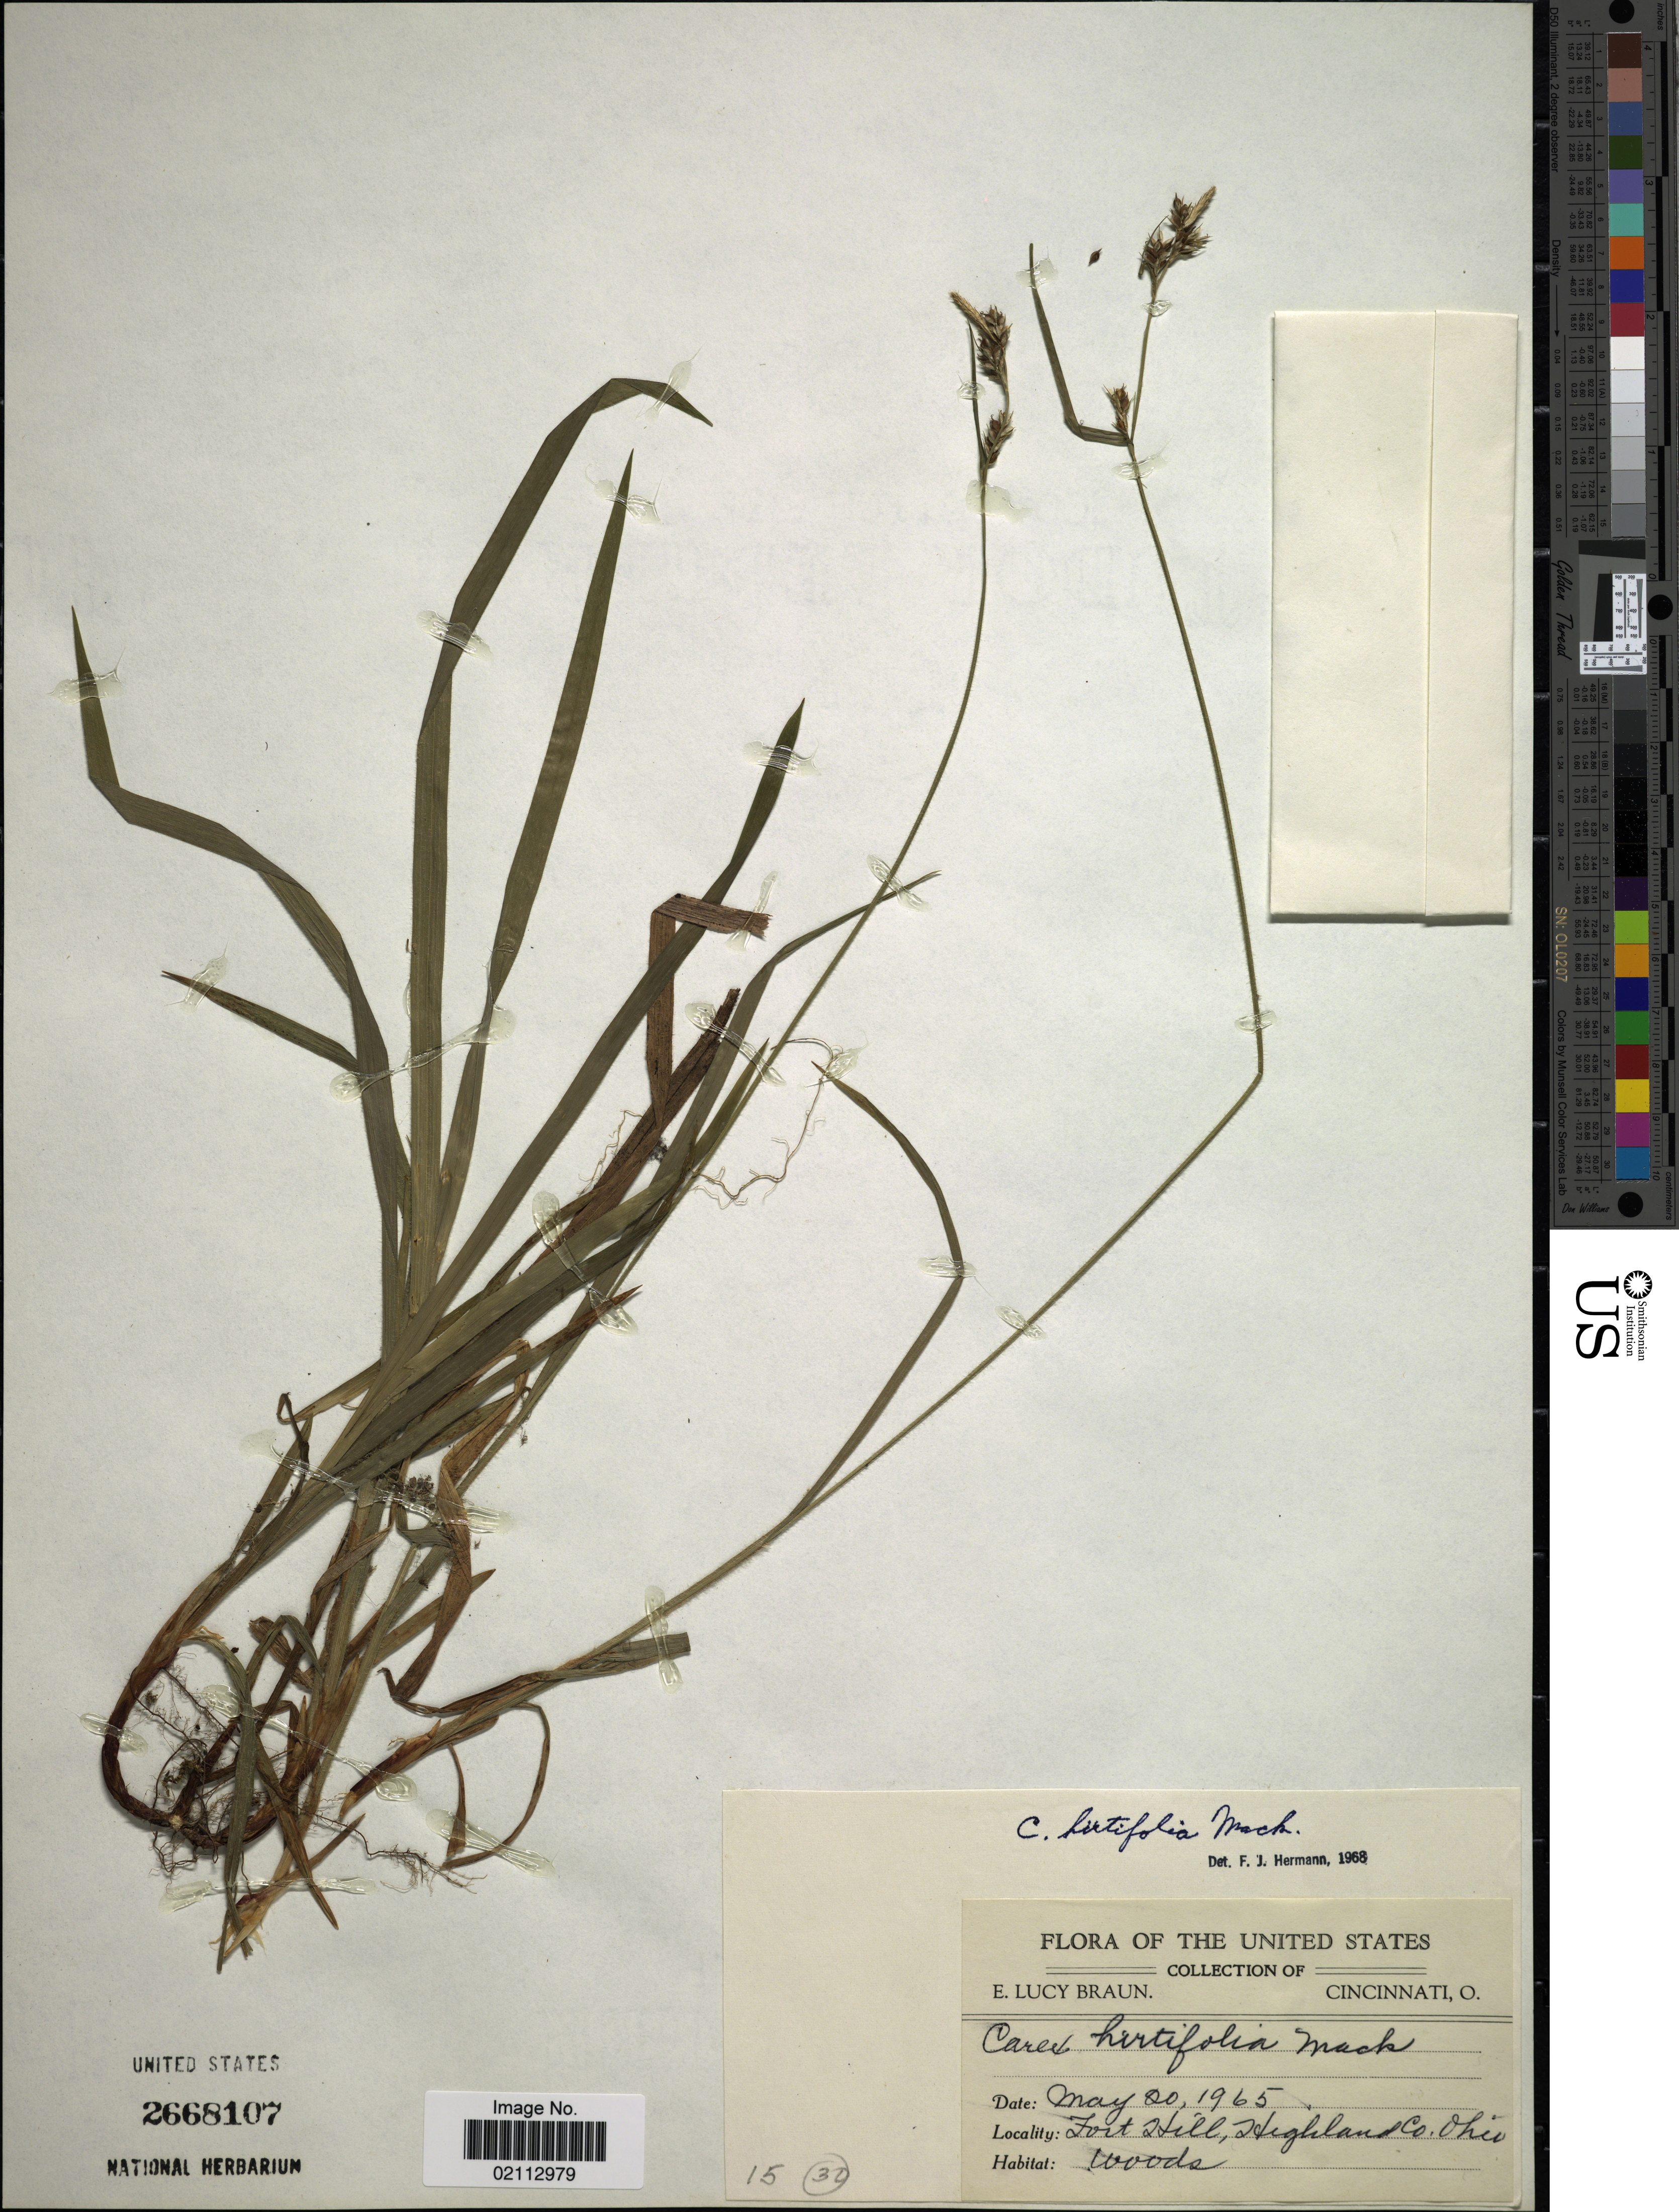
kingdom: Plantae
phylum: Tracheophyta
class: Liliopsida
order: Poales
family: Cyperaceae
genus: Carex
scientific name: Carex hirtifolia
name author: Mack.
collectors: E. L. Braun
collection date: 1965-05-20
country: United States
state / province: Ohio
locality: Fort Hills, Highland Co.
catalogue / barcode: US 2668107